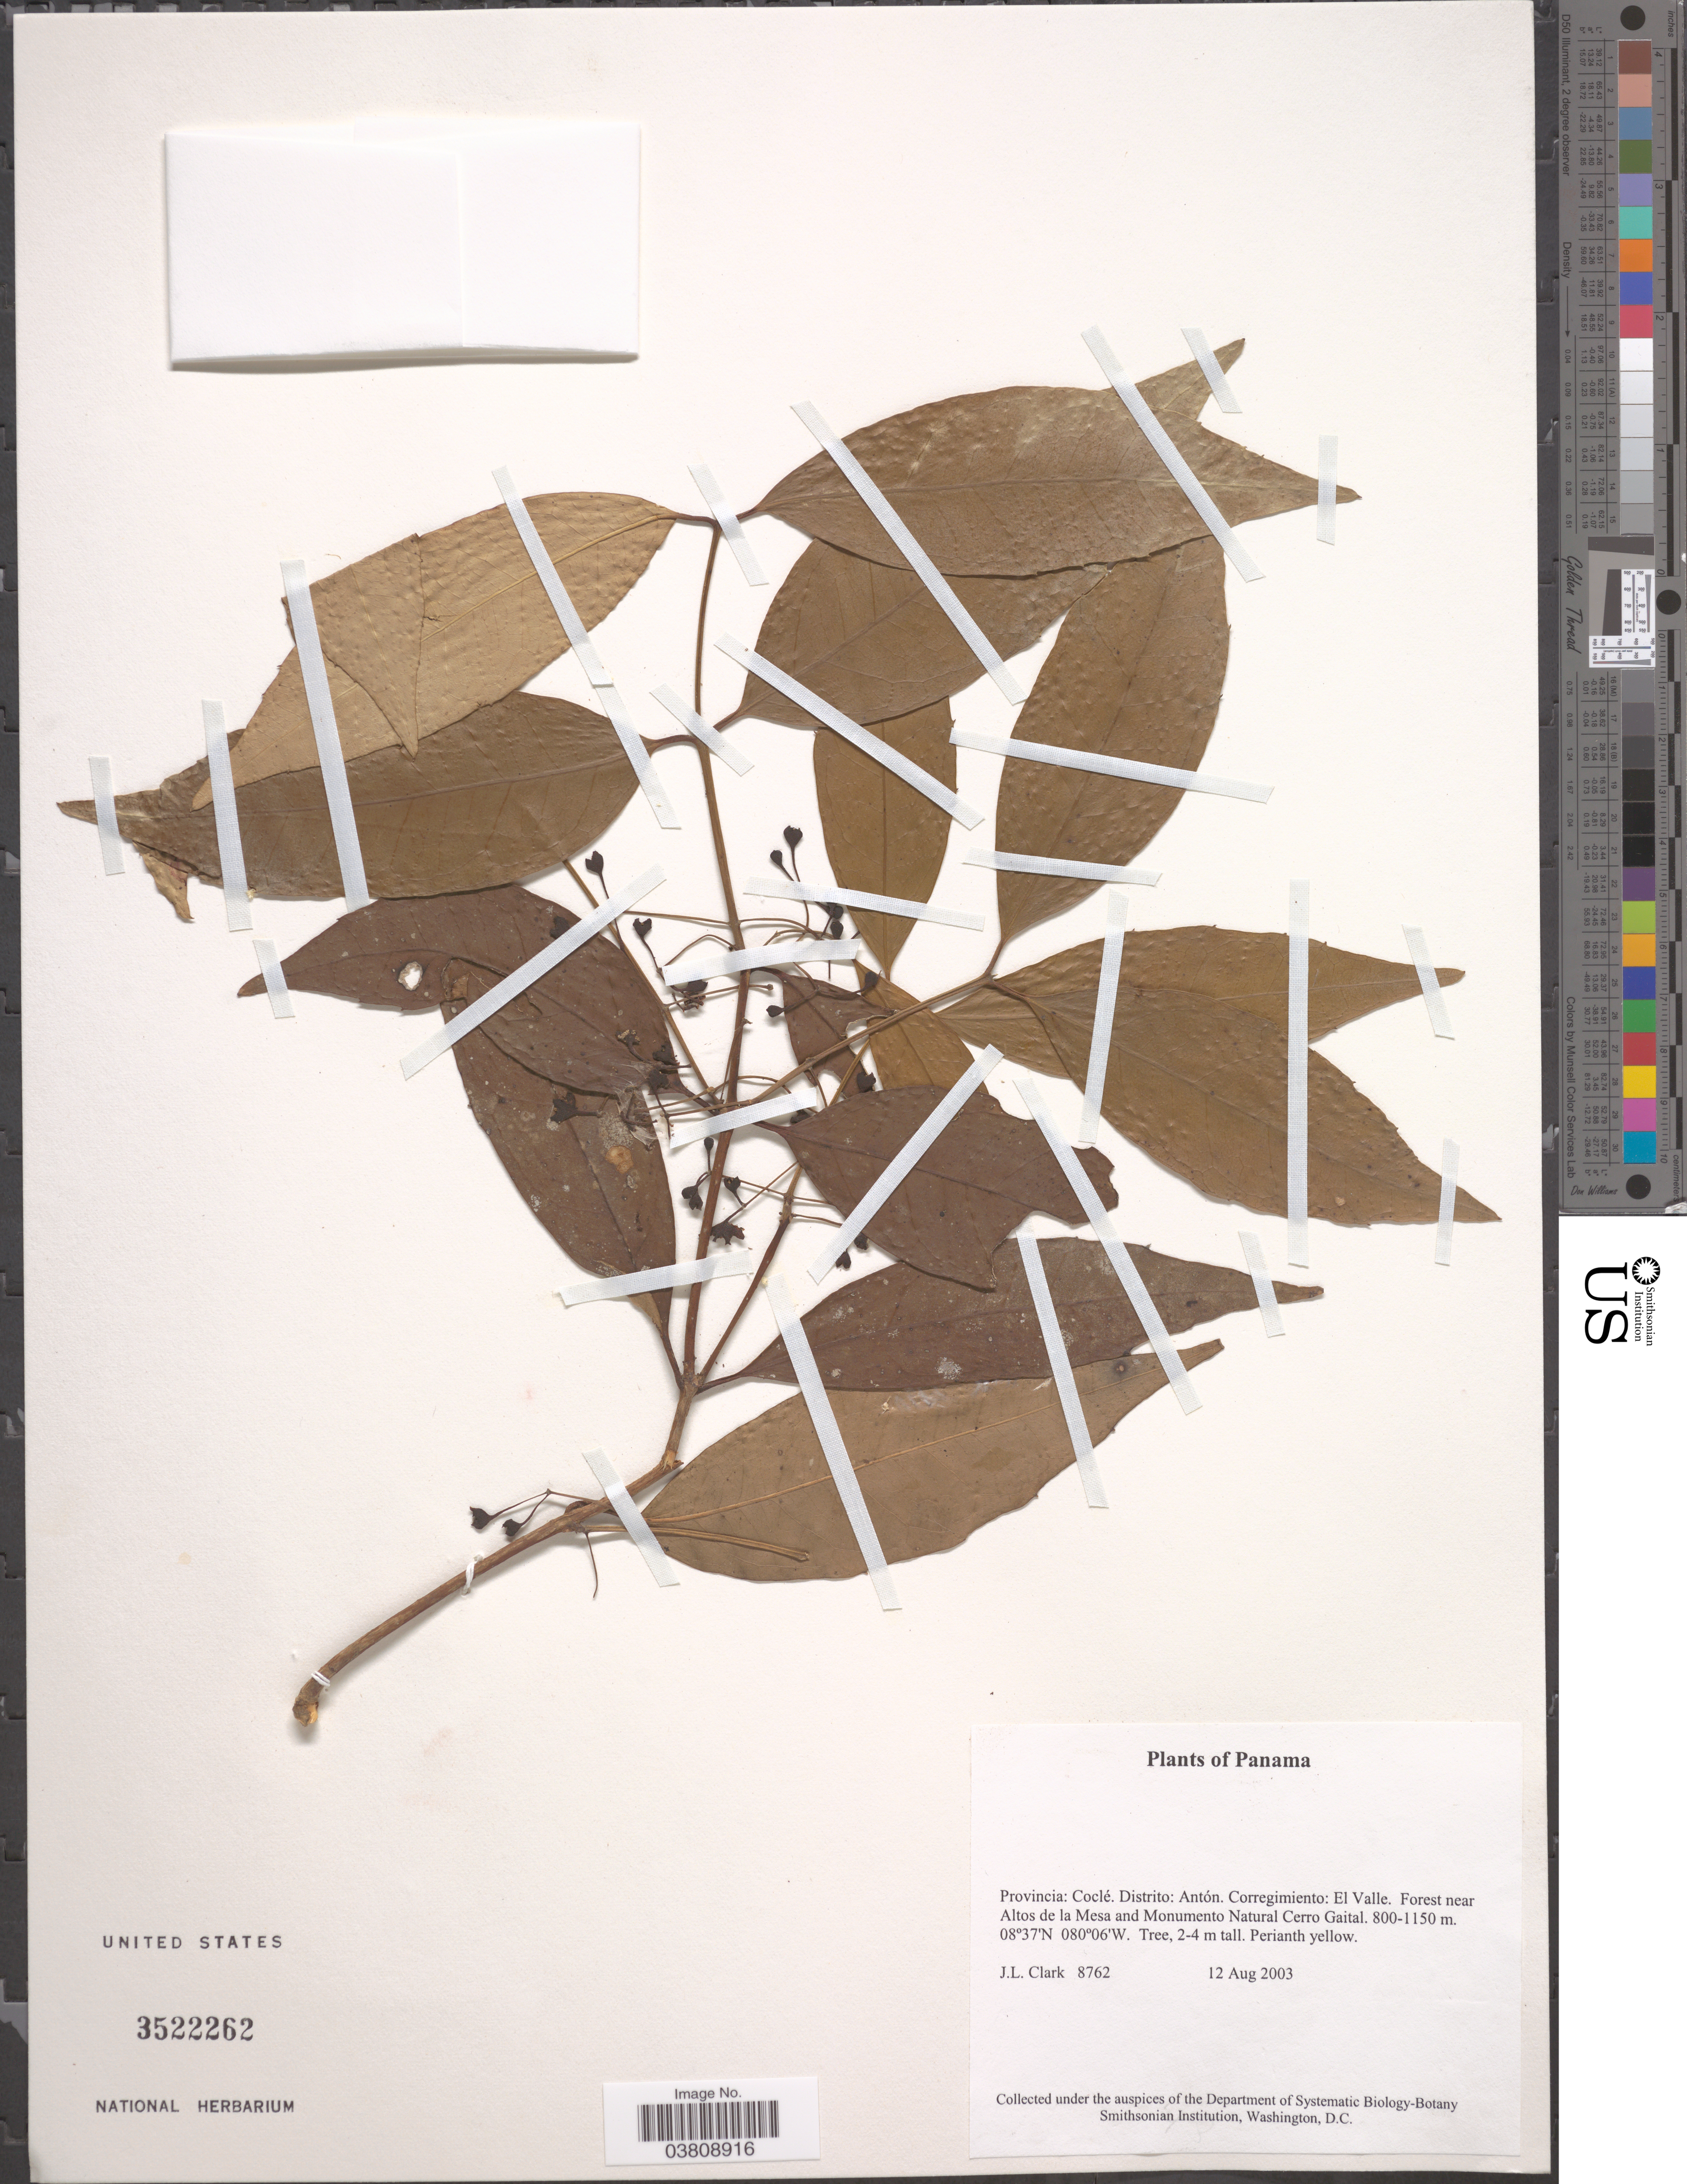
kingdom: Plantae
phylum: Tracheophyta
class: Magnoliopsida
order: Laurales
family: Monimiaceae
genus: Mollinedia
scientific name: Mollinedia sp.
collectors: J. L. Clark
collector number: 8762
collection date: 2003-08-12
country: Panama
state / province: Cocle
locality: Distrito: Antón. Corregimiento: El Valle. Forest near Altos de la Mesa and Monumento Natural Cerro Gaital.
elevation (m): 800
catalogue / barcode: US 3522262